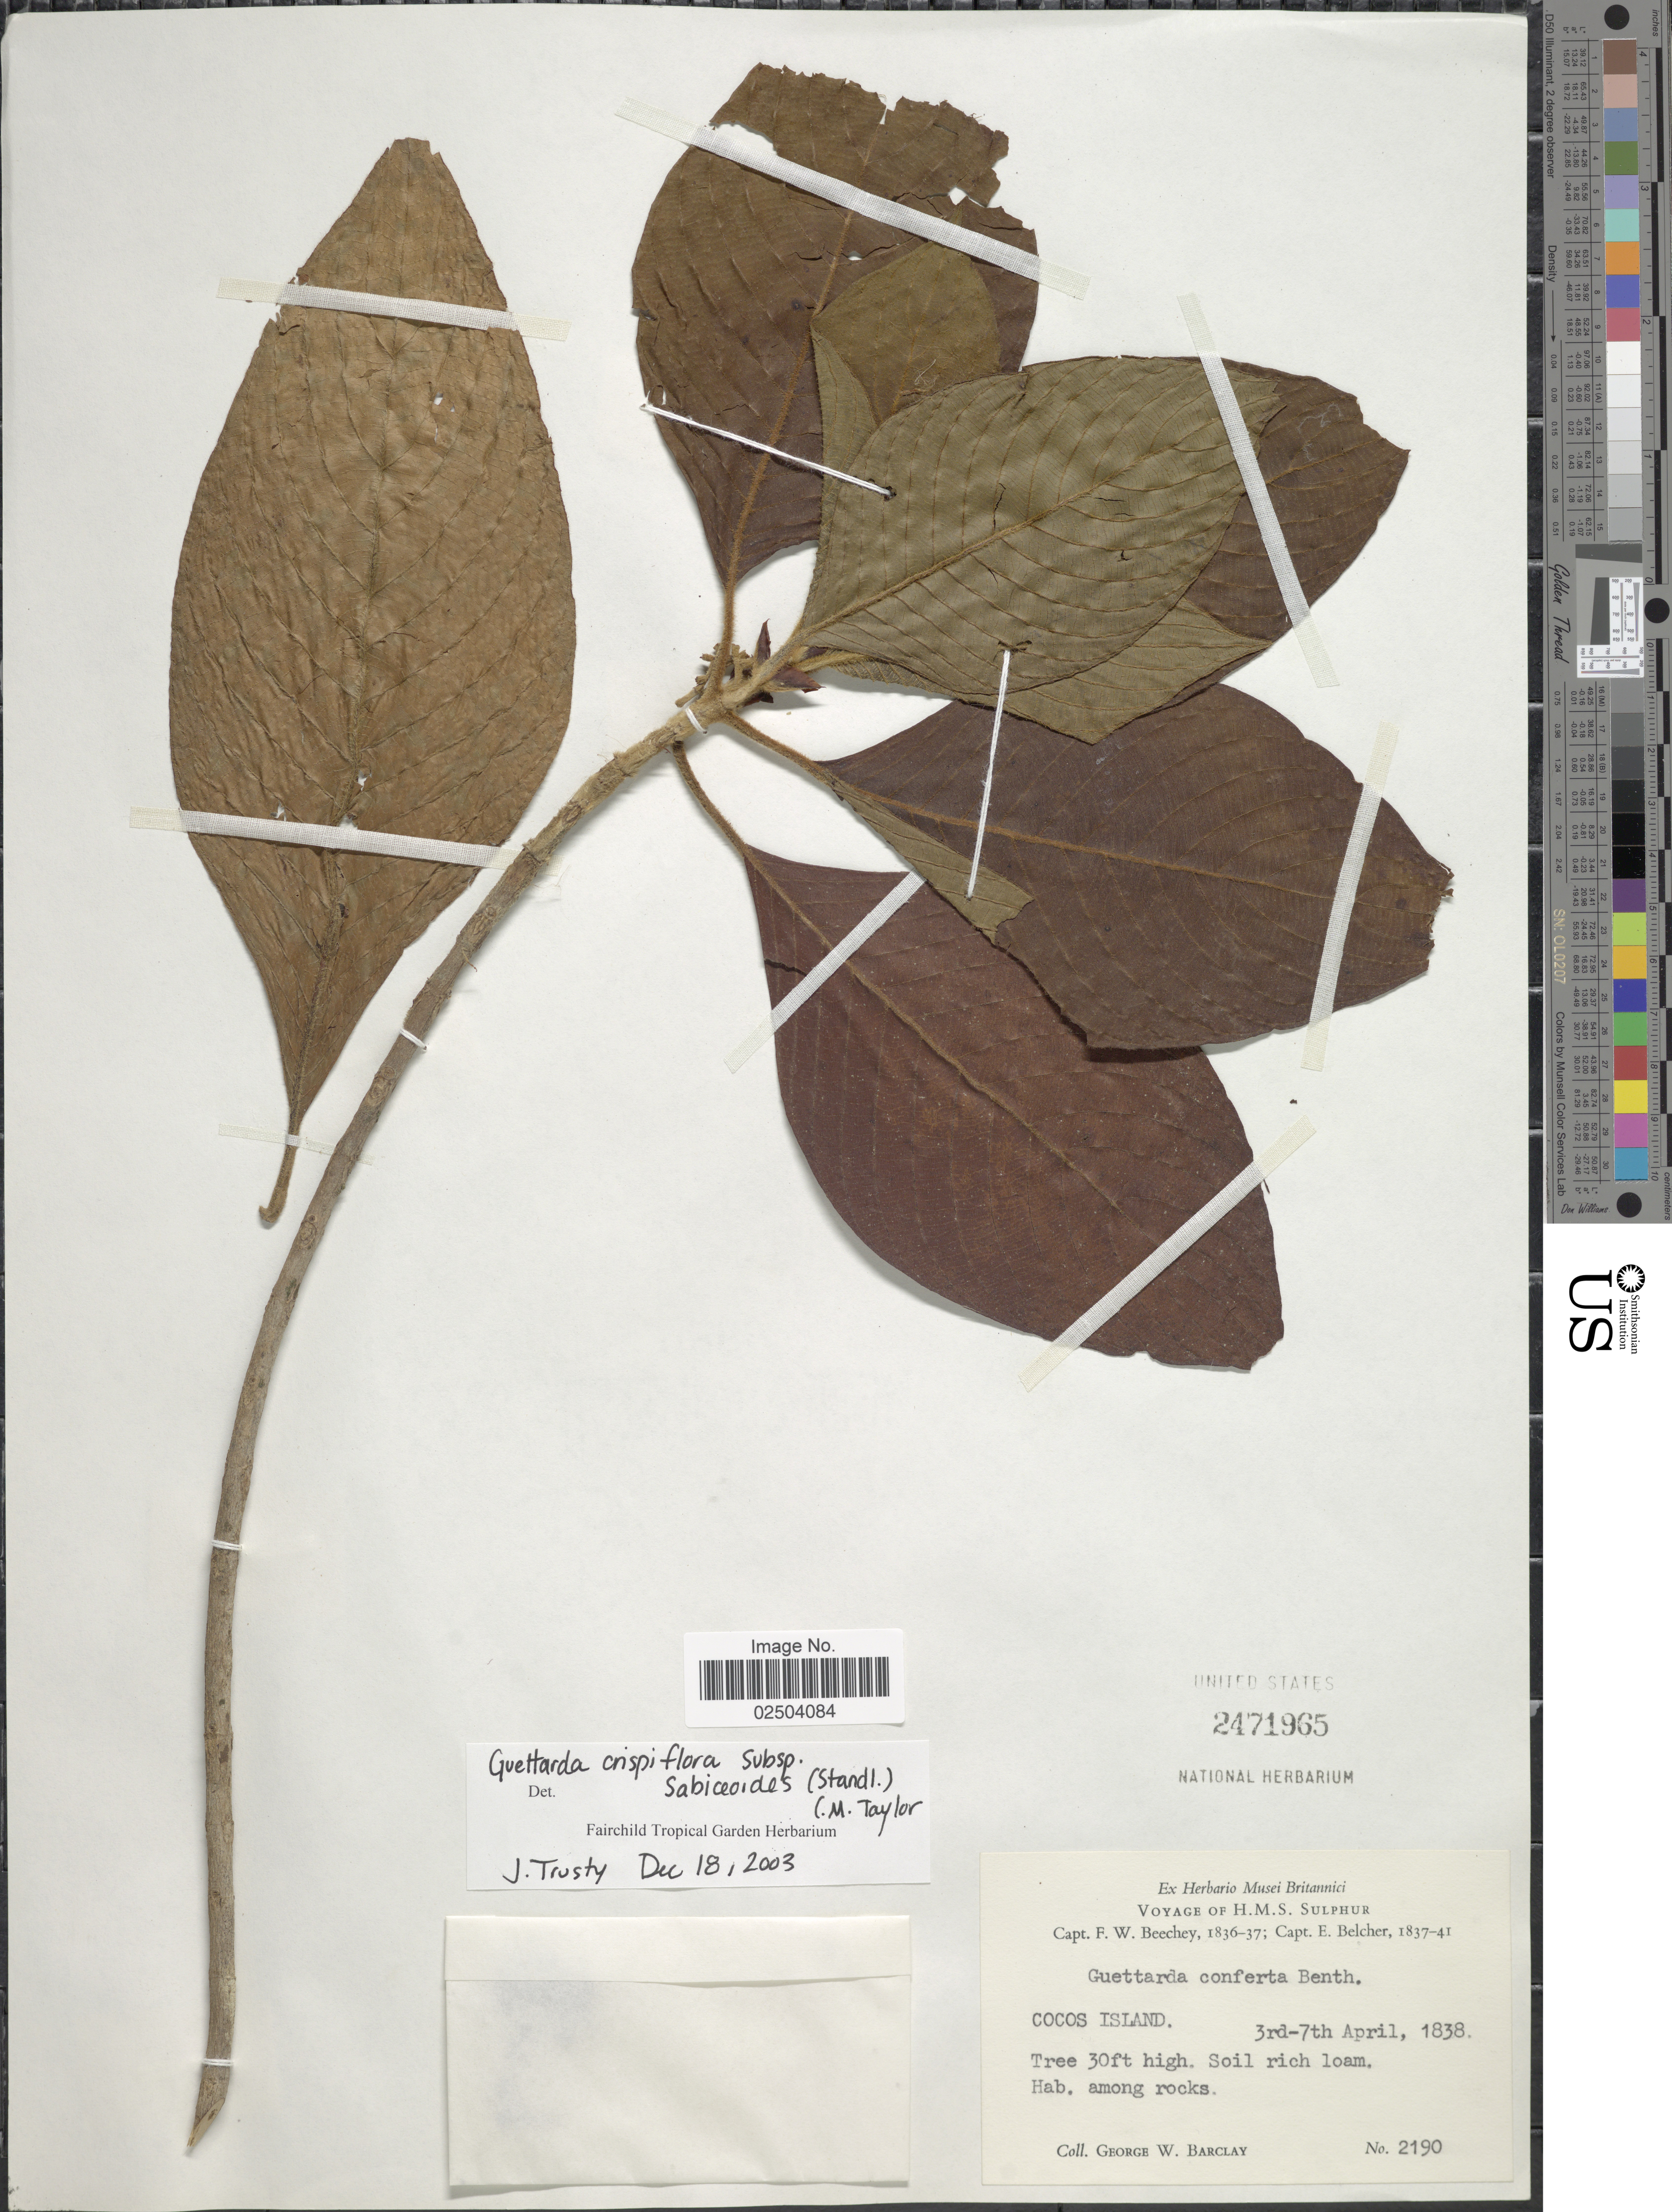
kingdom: Plantae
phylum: Tracheophyta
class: Magnoliopsida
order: Gentianales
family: Rubiaceae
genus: Guettarda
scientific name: Guettarda crispiflora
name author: Vahl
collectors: G. W. Barclay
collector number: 2190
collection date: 1838-04-03/1838-04-07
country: Costa Rica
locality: Cocos Island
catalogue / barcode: US 2471965